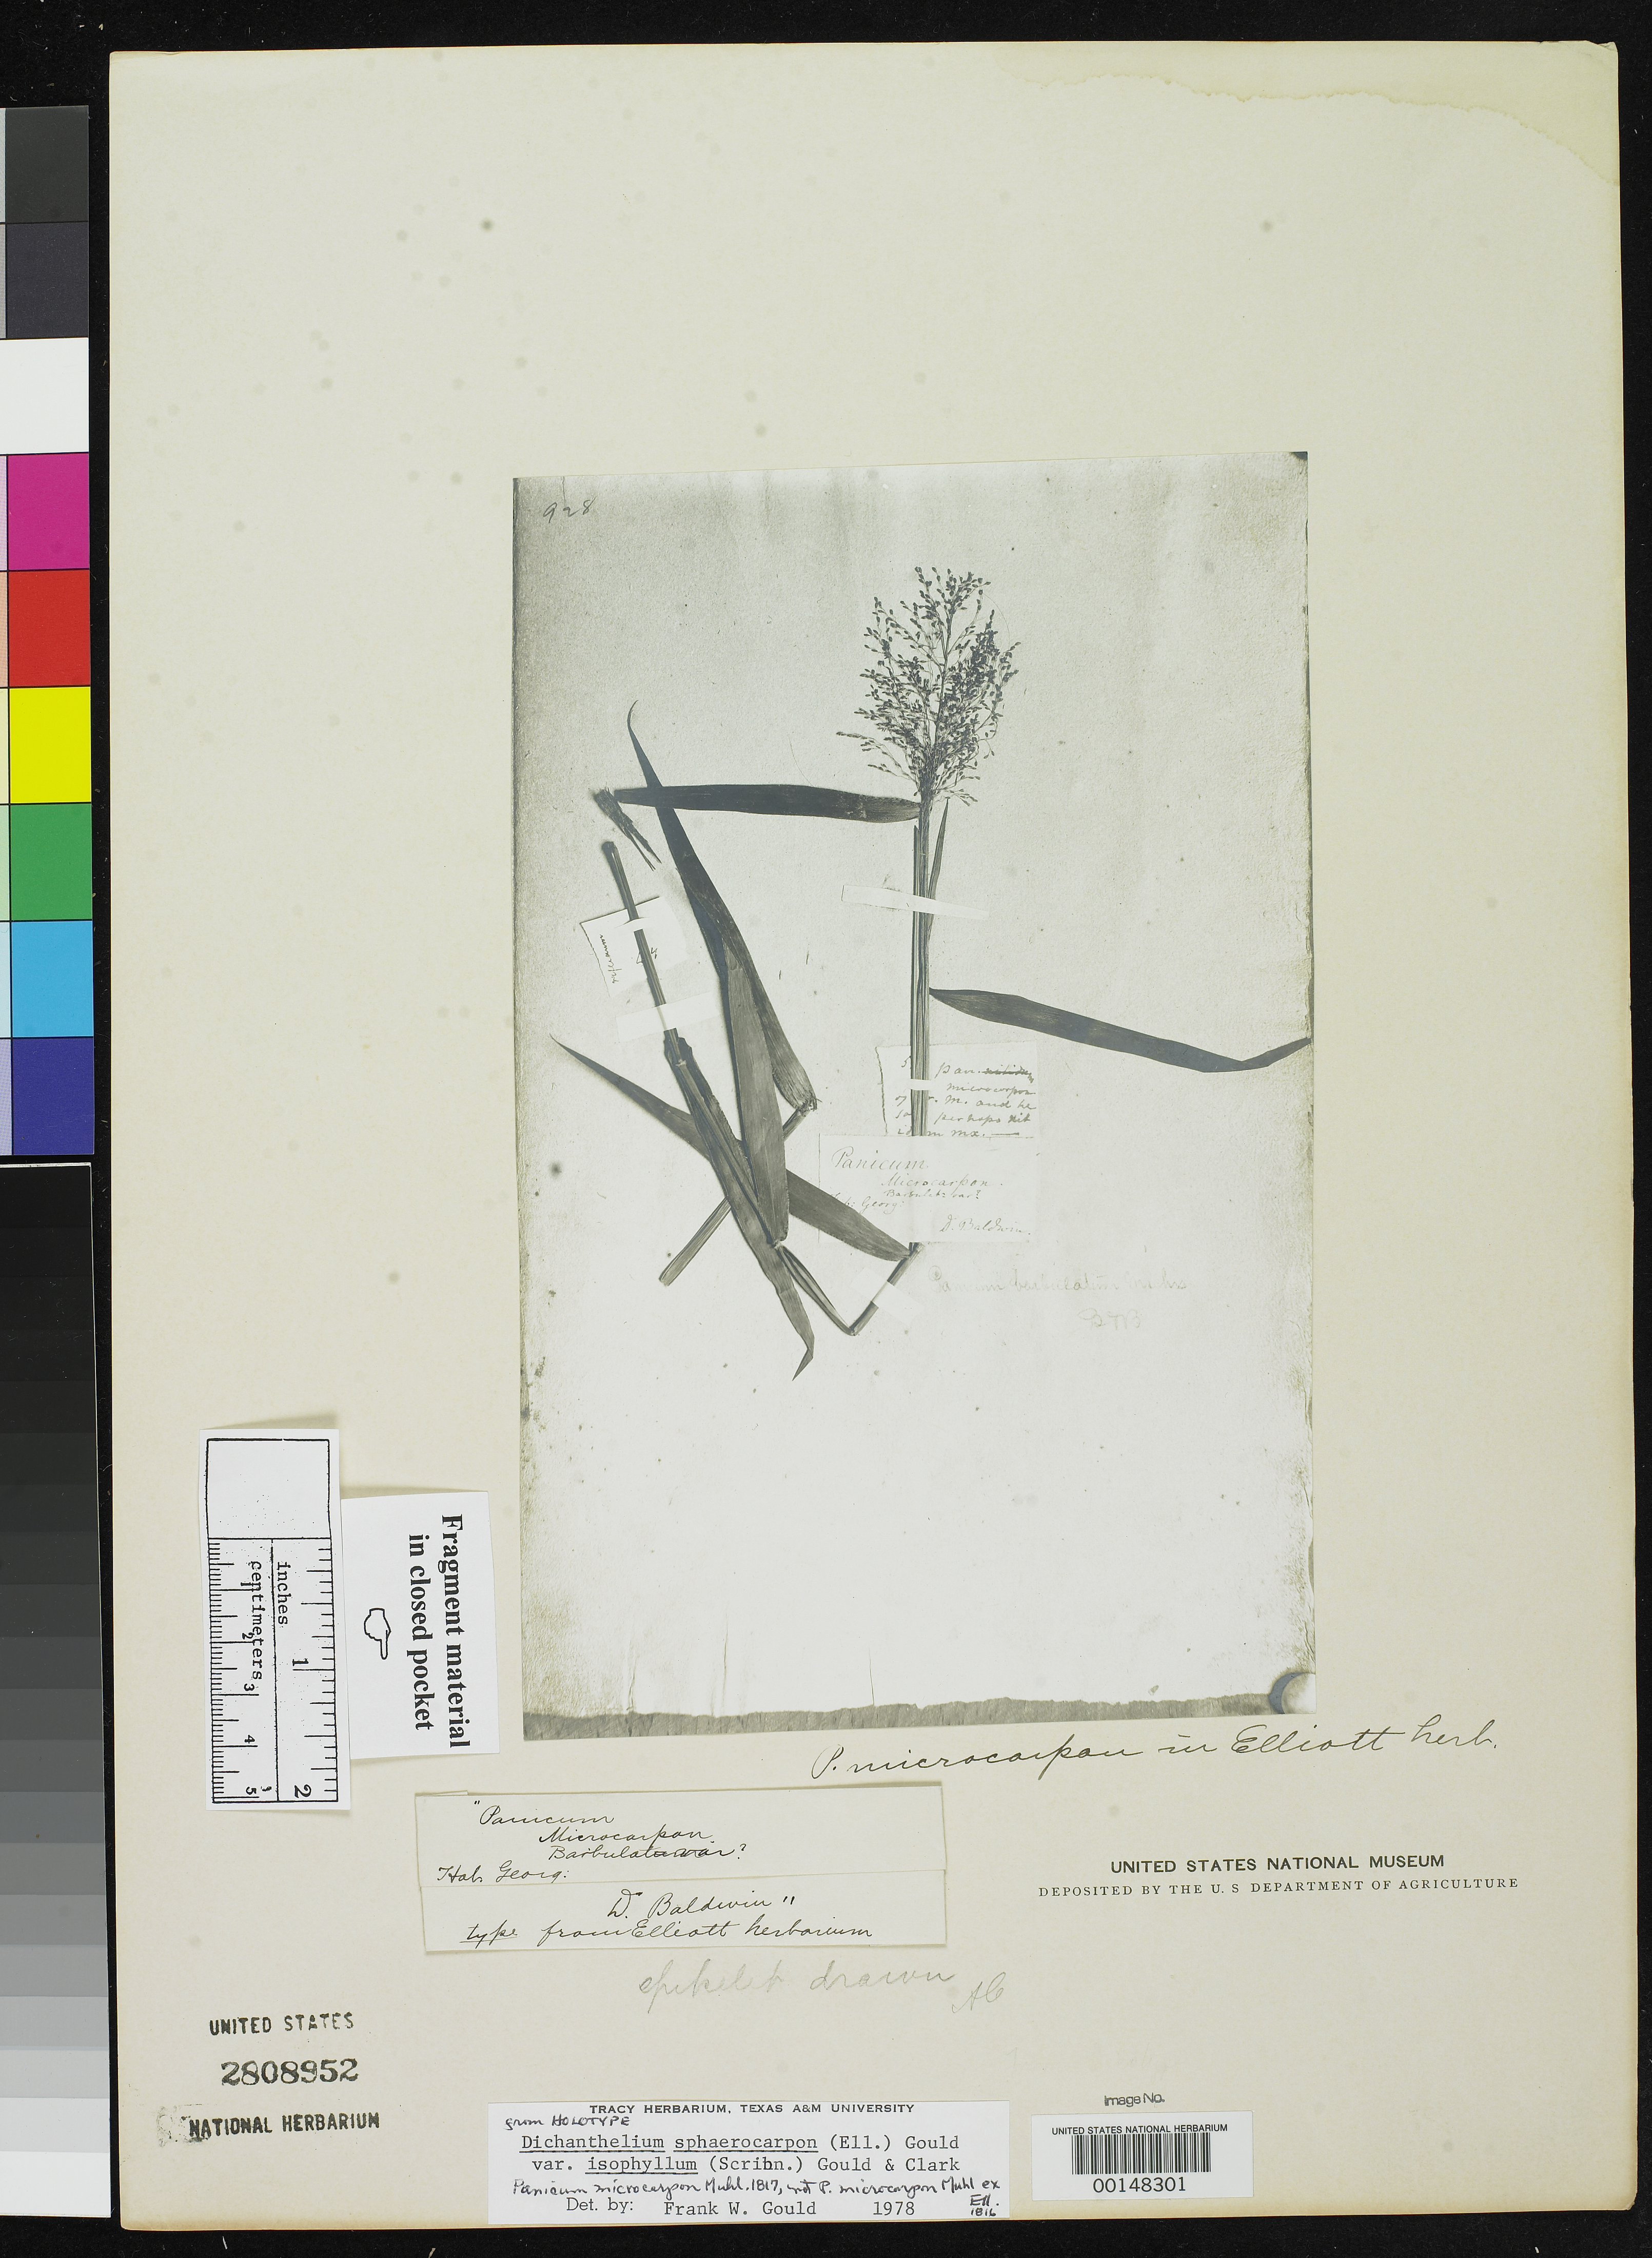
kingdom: Plantae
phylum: Tracheophyta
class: Liliopsida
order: Poales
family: Poaceae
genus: Panicum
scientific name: Panicum microcarpon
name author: Muhl.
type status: Type Fragment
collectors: W. Baldwin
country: United States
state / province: Georgia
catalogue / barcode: US 2808952